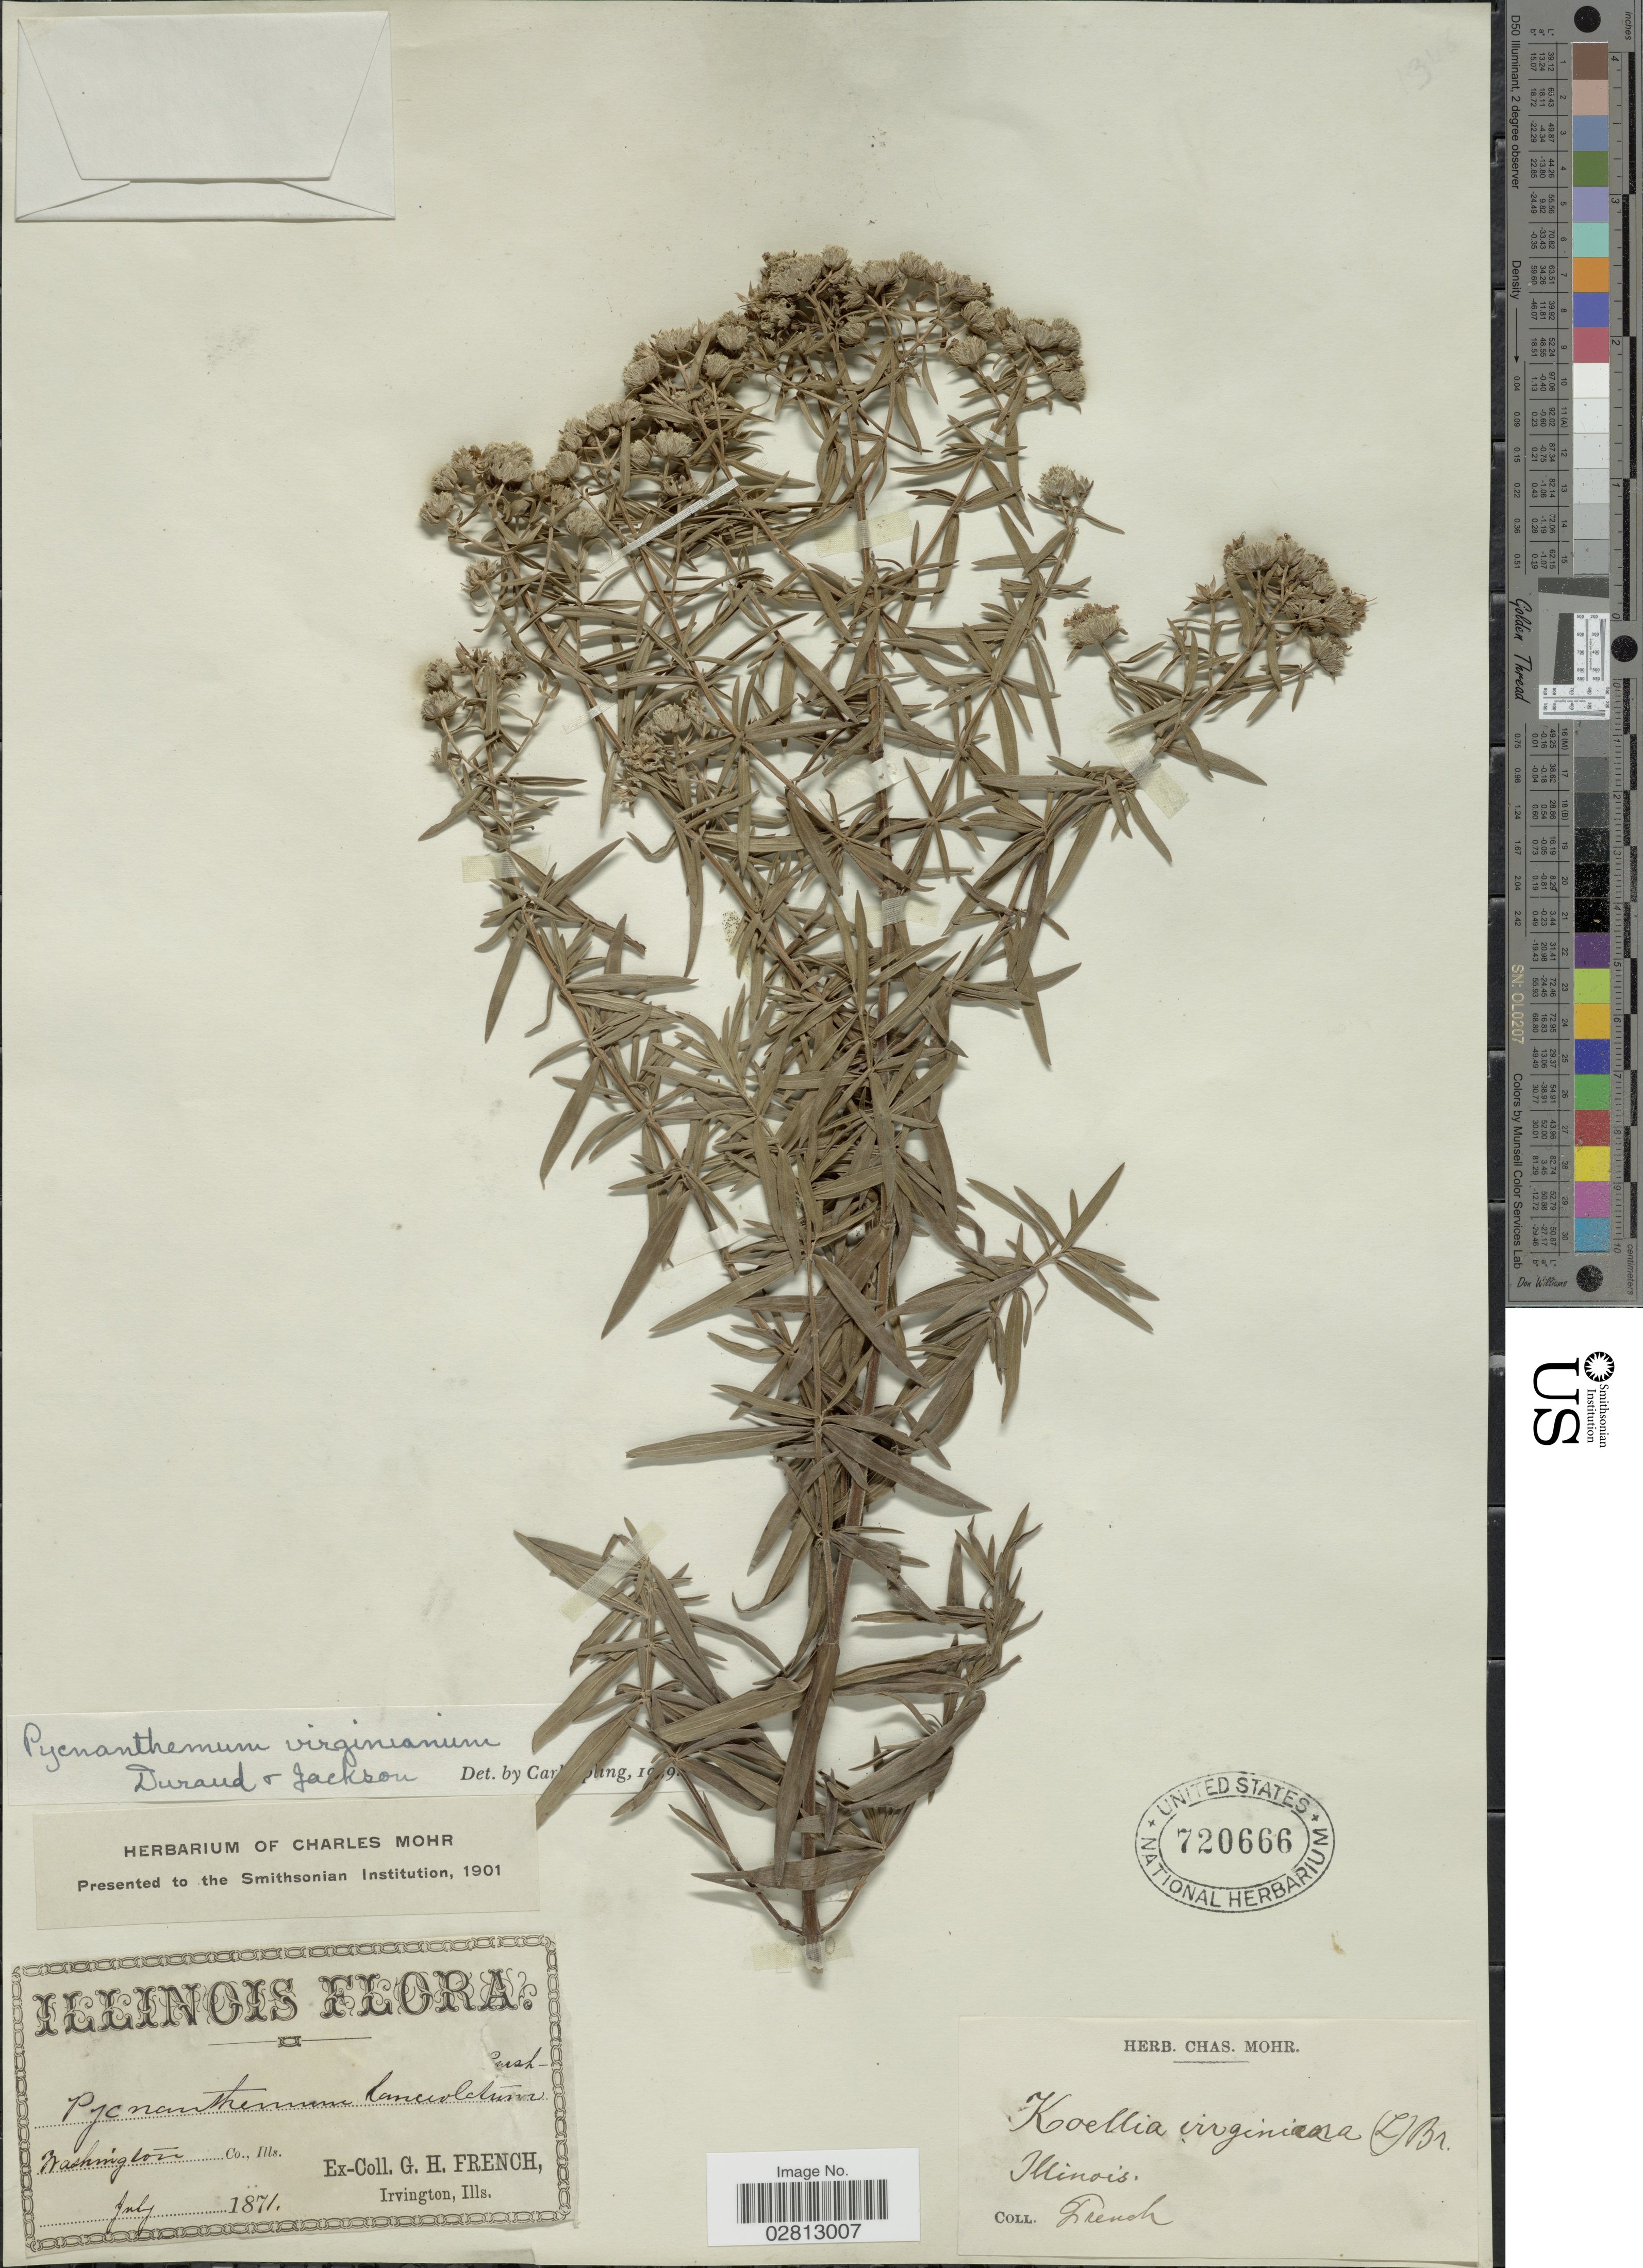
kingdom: Plantae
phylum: Tracheophyta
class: Magnoliopsida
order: Lamiales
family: Lamiaceae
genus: Pycnanthemum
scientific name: Pycnanthemum virginianum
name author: (L.) Durand & B.D. Jacks. ex B.L. Rob. & Fernald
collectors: G. H. French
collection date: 1871-07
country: United States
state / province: Illinois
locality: Washington Co.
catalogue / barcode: US 720666